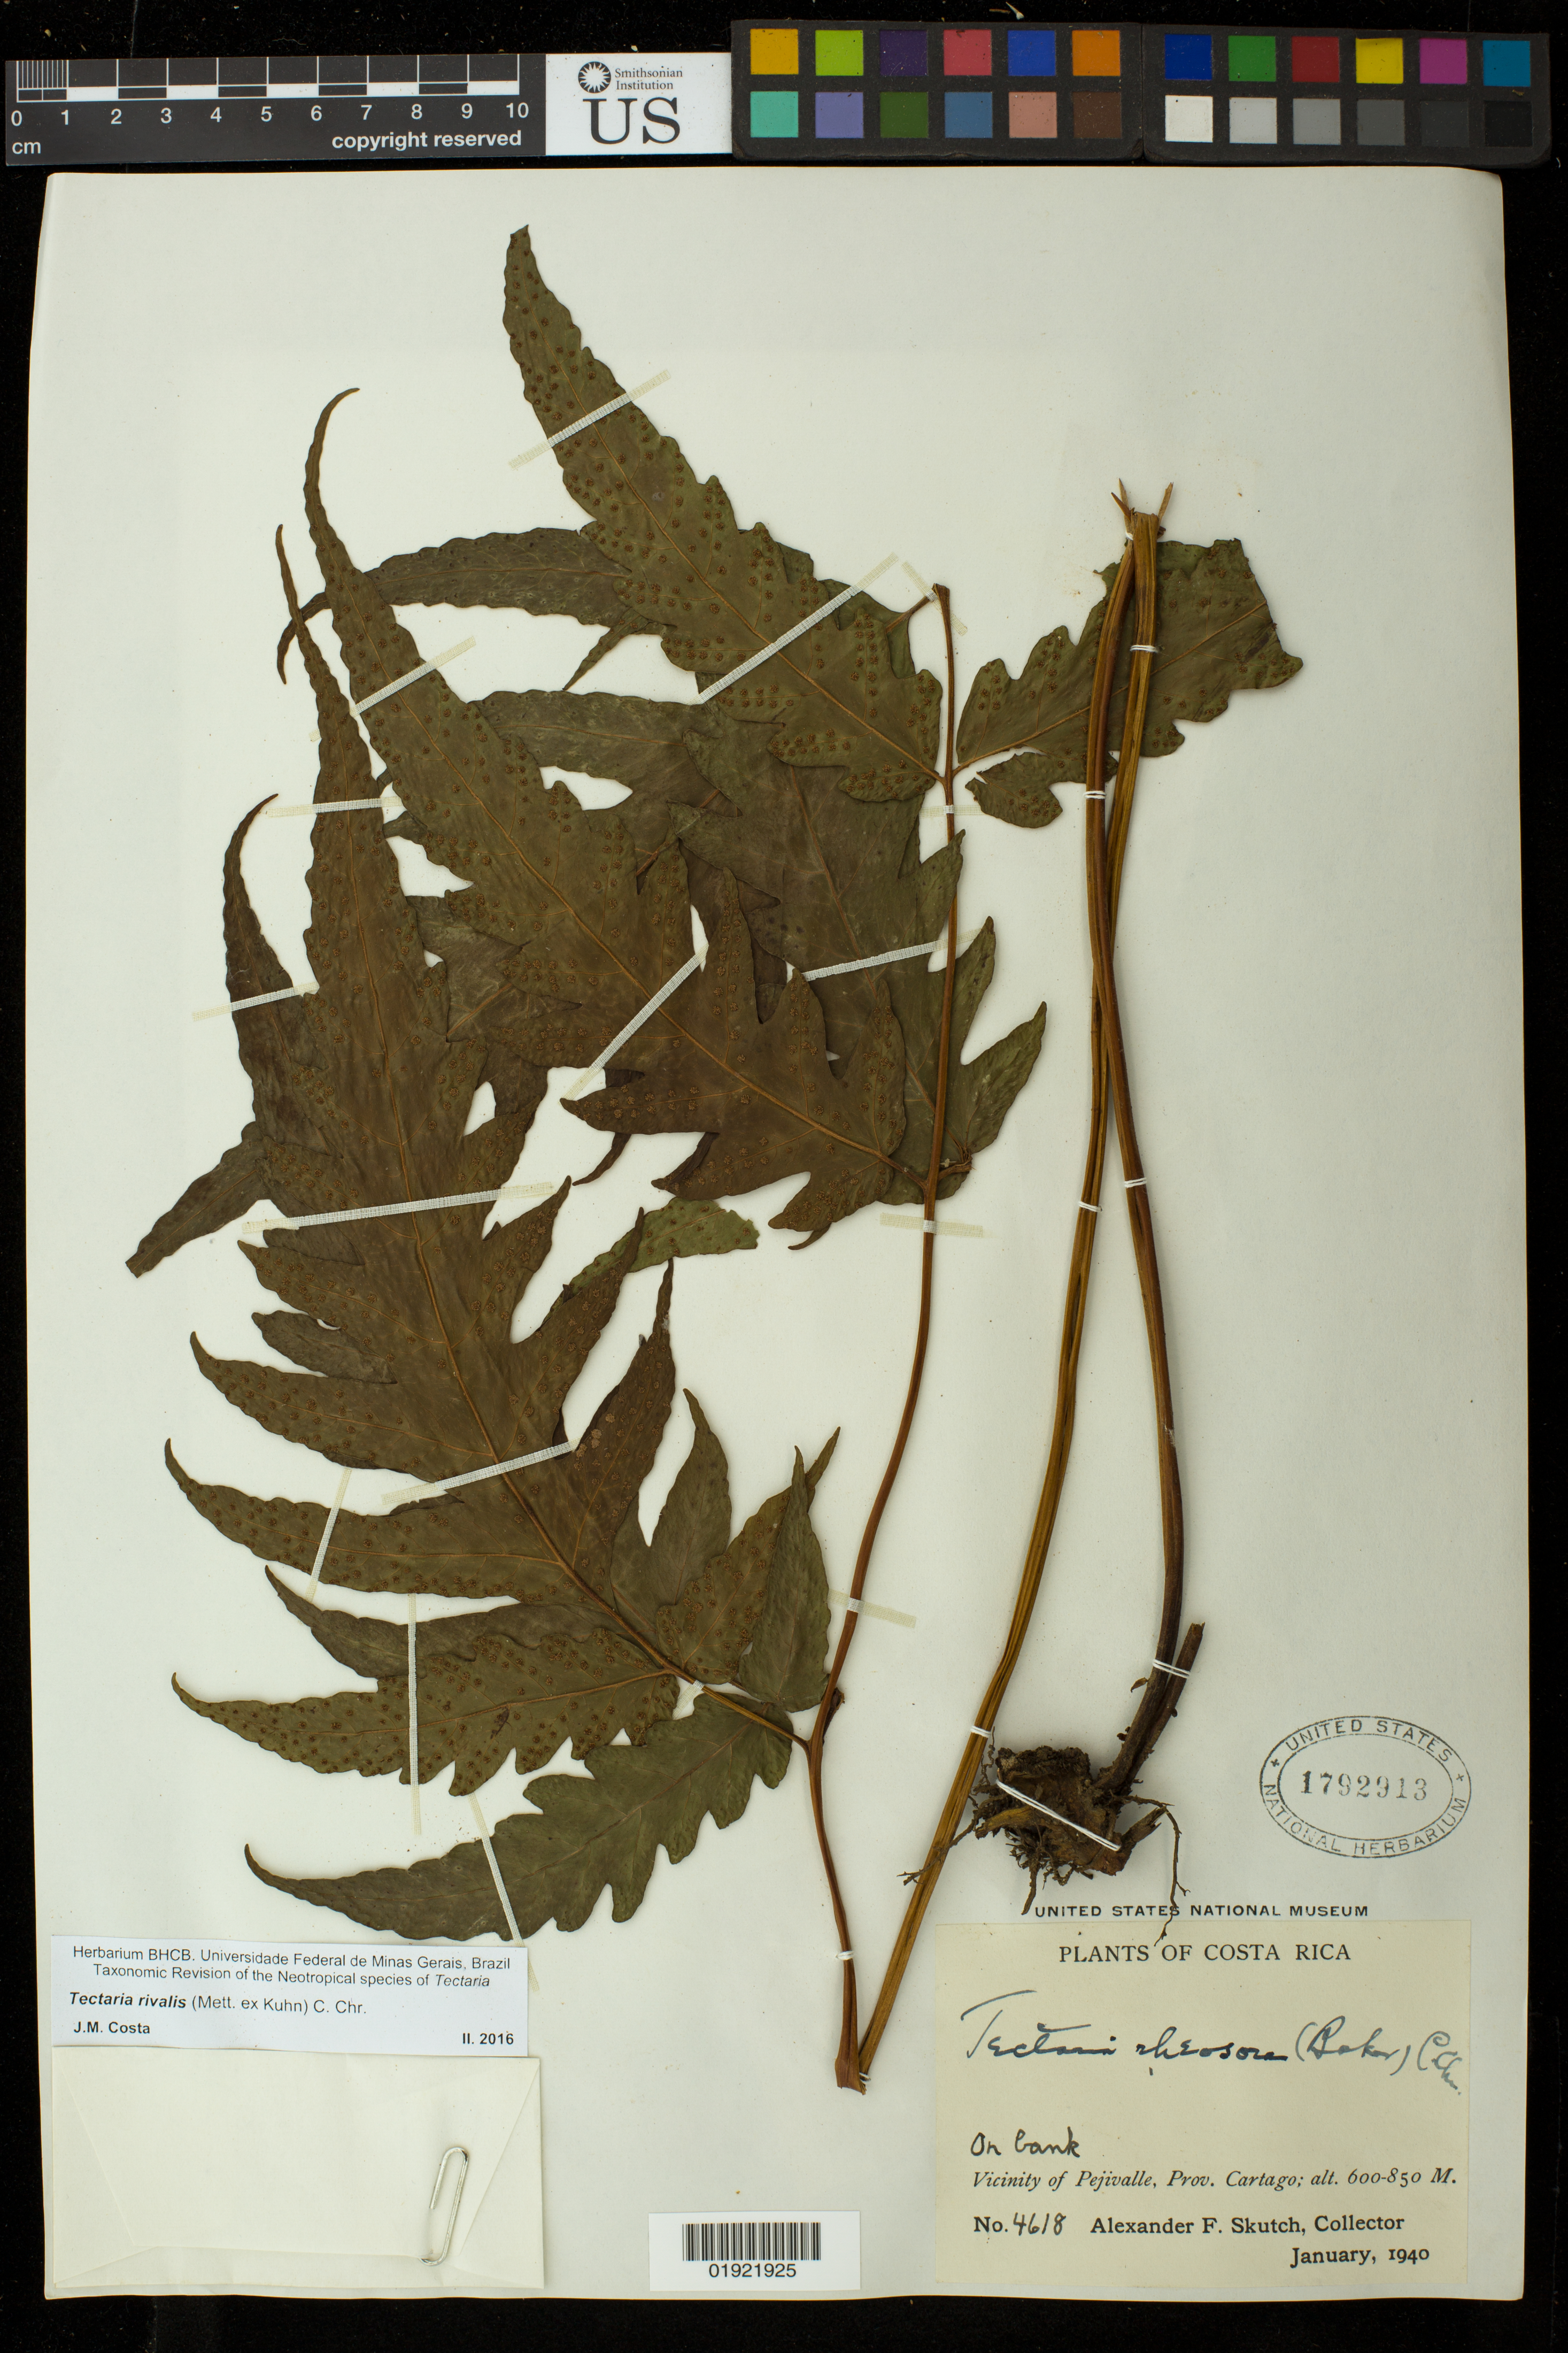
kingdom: Plantae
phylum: Tracheophyta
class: Polypodiopsida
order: Polypodiales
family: Tectariaceae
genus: Tectaria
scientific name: Tectaria rivalis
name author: (Mett. ex Kuhn) C. Chr.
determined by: Costa, J. M.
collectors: A. F. Skutch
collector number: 4618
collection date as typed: Januray 1940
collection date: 1940-01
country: Costa Rica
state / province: Cartago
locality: Vicinity of Pejivalle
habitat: on bank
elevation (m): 600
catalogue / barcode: US 1792913